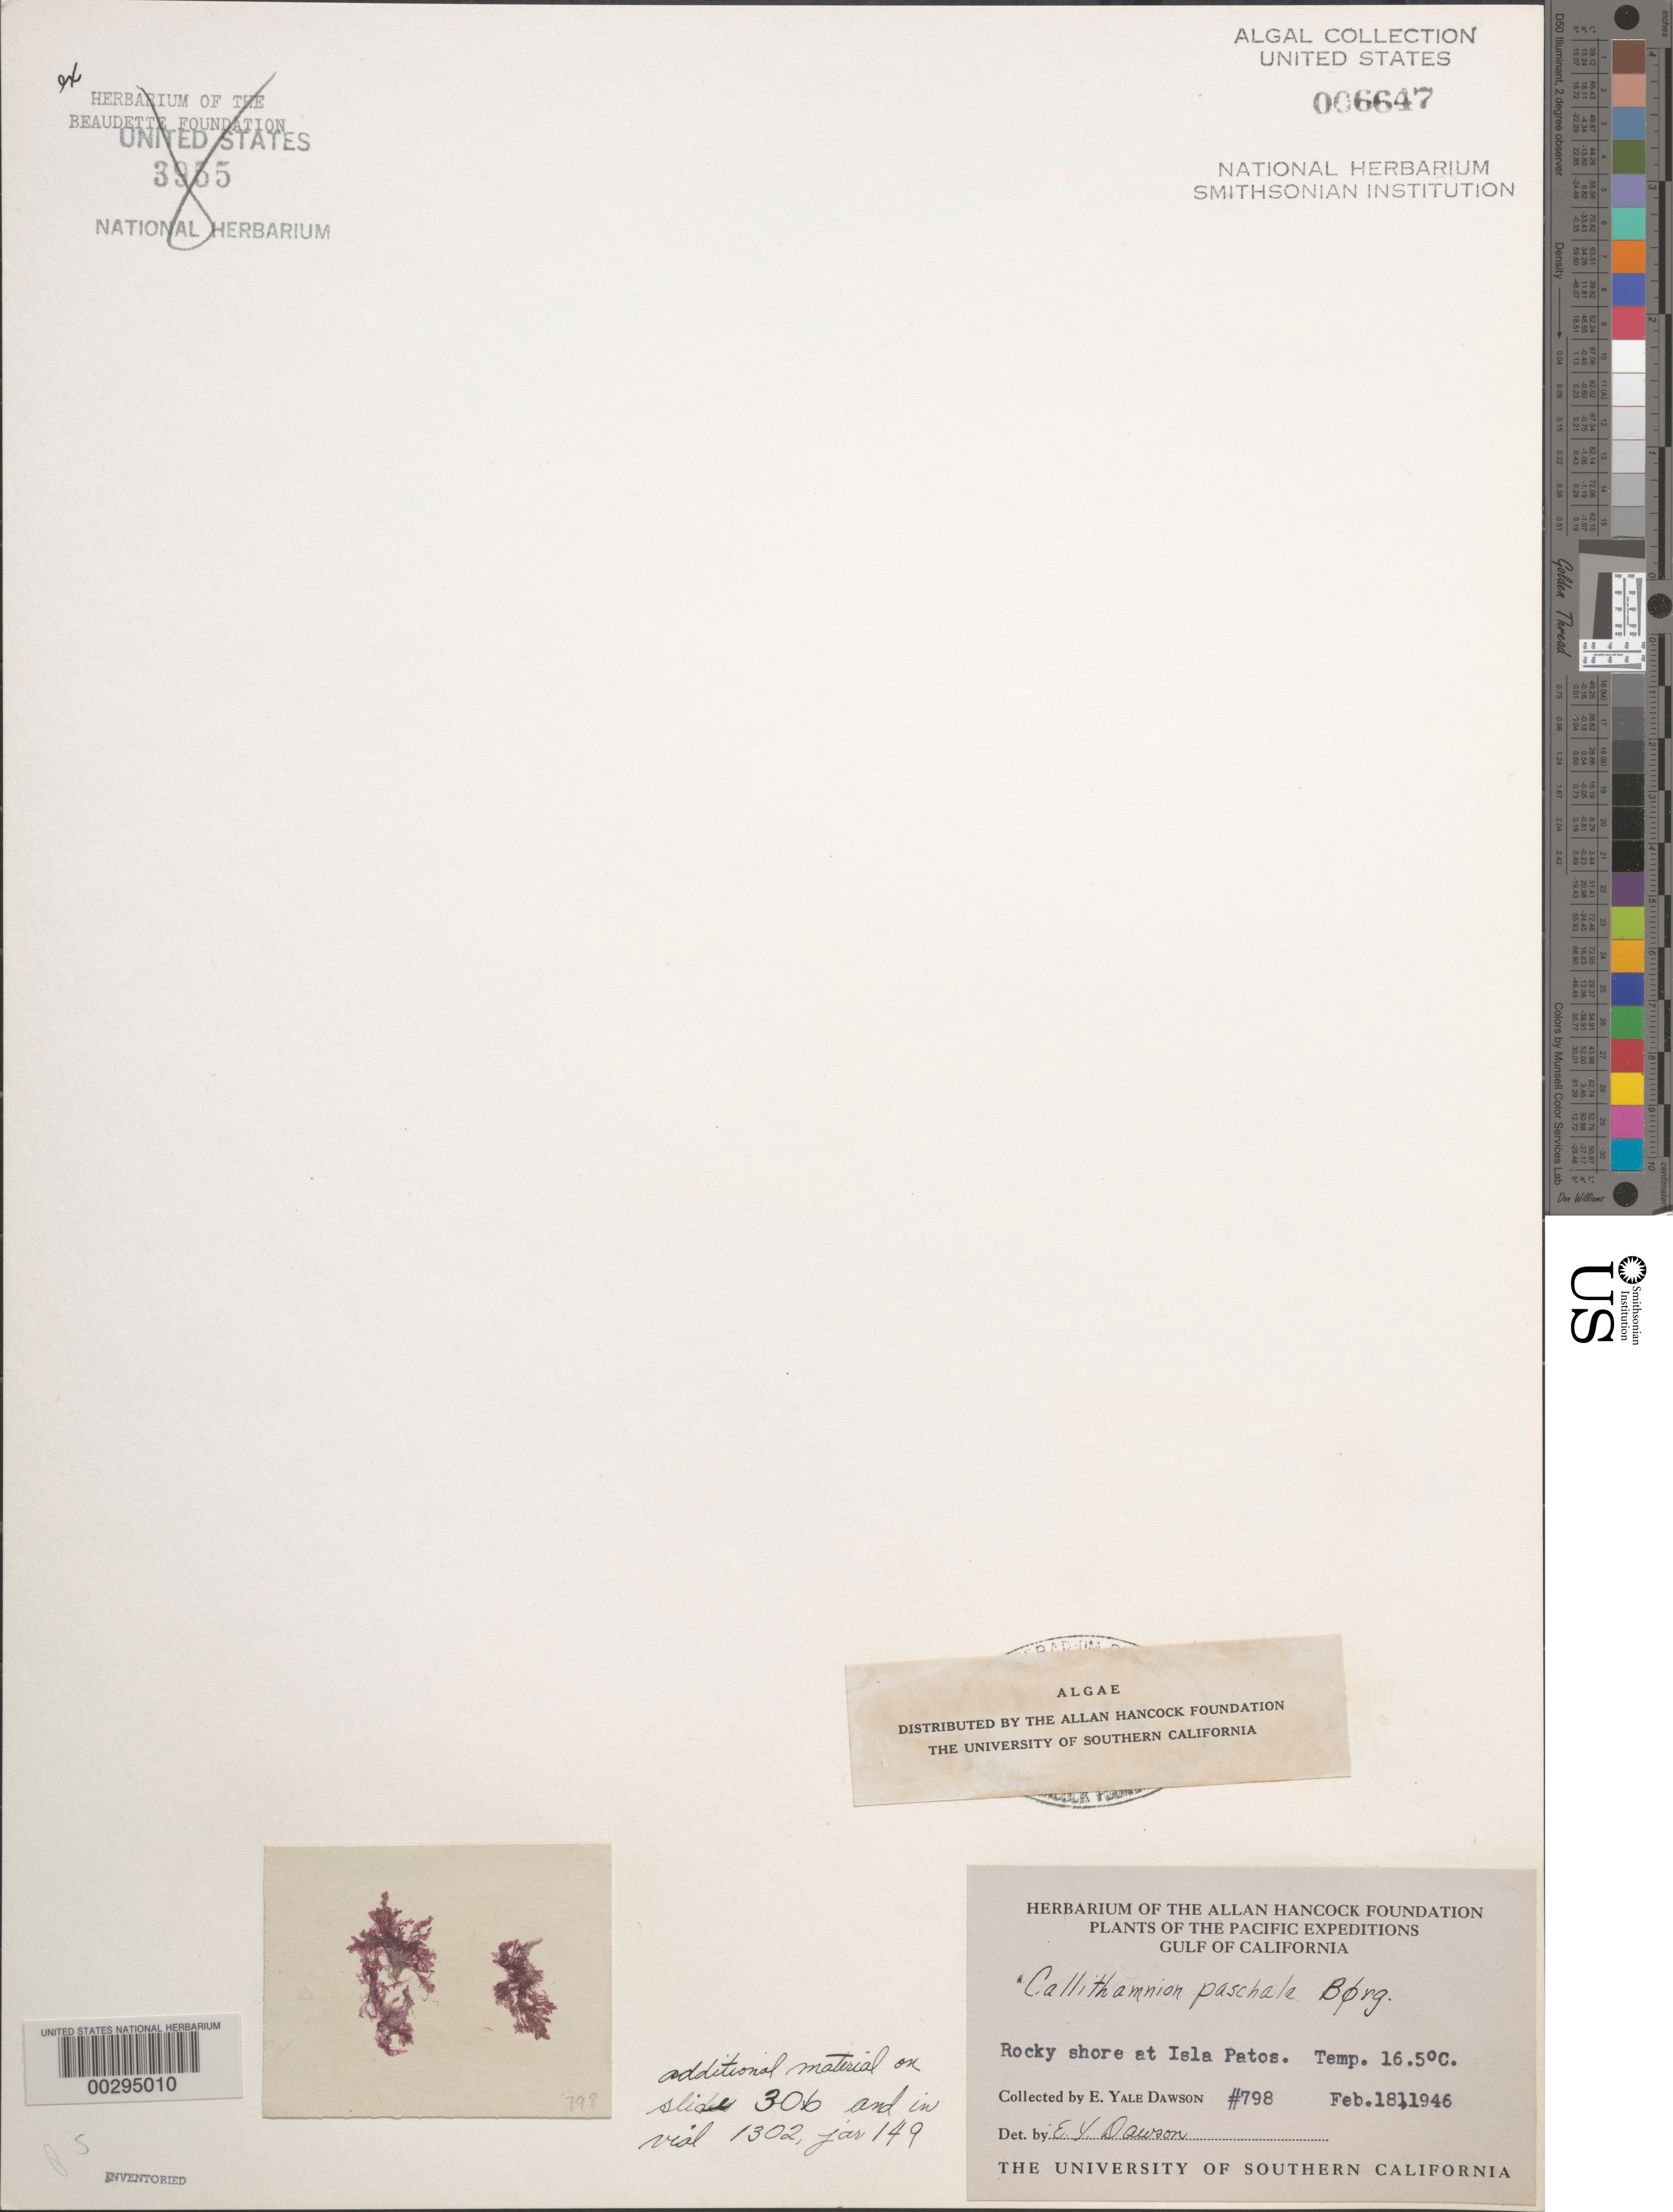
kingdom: Plantae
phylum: Rhodophyta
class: Florideophyceae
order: Ceramiales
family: Callithamniaceae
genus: Callithamnion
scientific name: Callithamnion paschale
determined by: Dawson, E. Y.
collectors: E. Y. Dawson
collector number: EYD 798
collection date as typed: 18 Feb 1946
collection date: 1946-02-18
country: Mexico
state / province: Sonora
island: Isla Patos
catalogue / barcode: US 6647